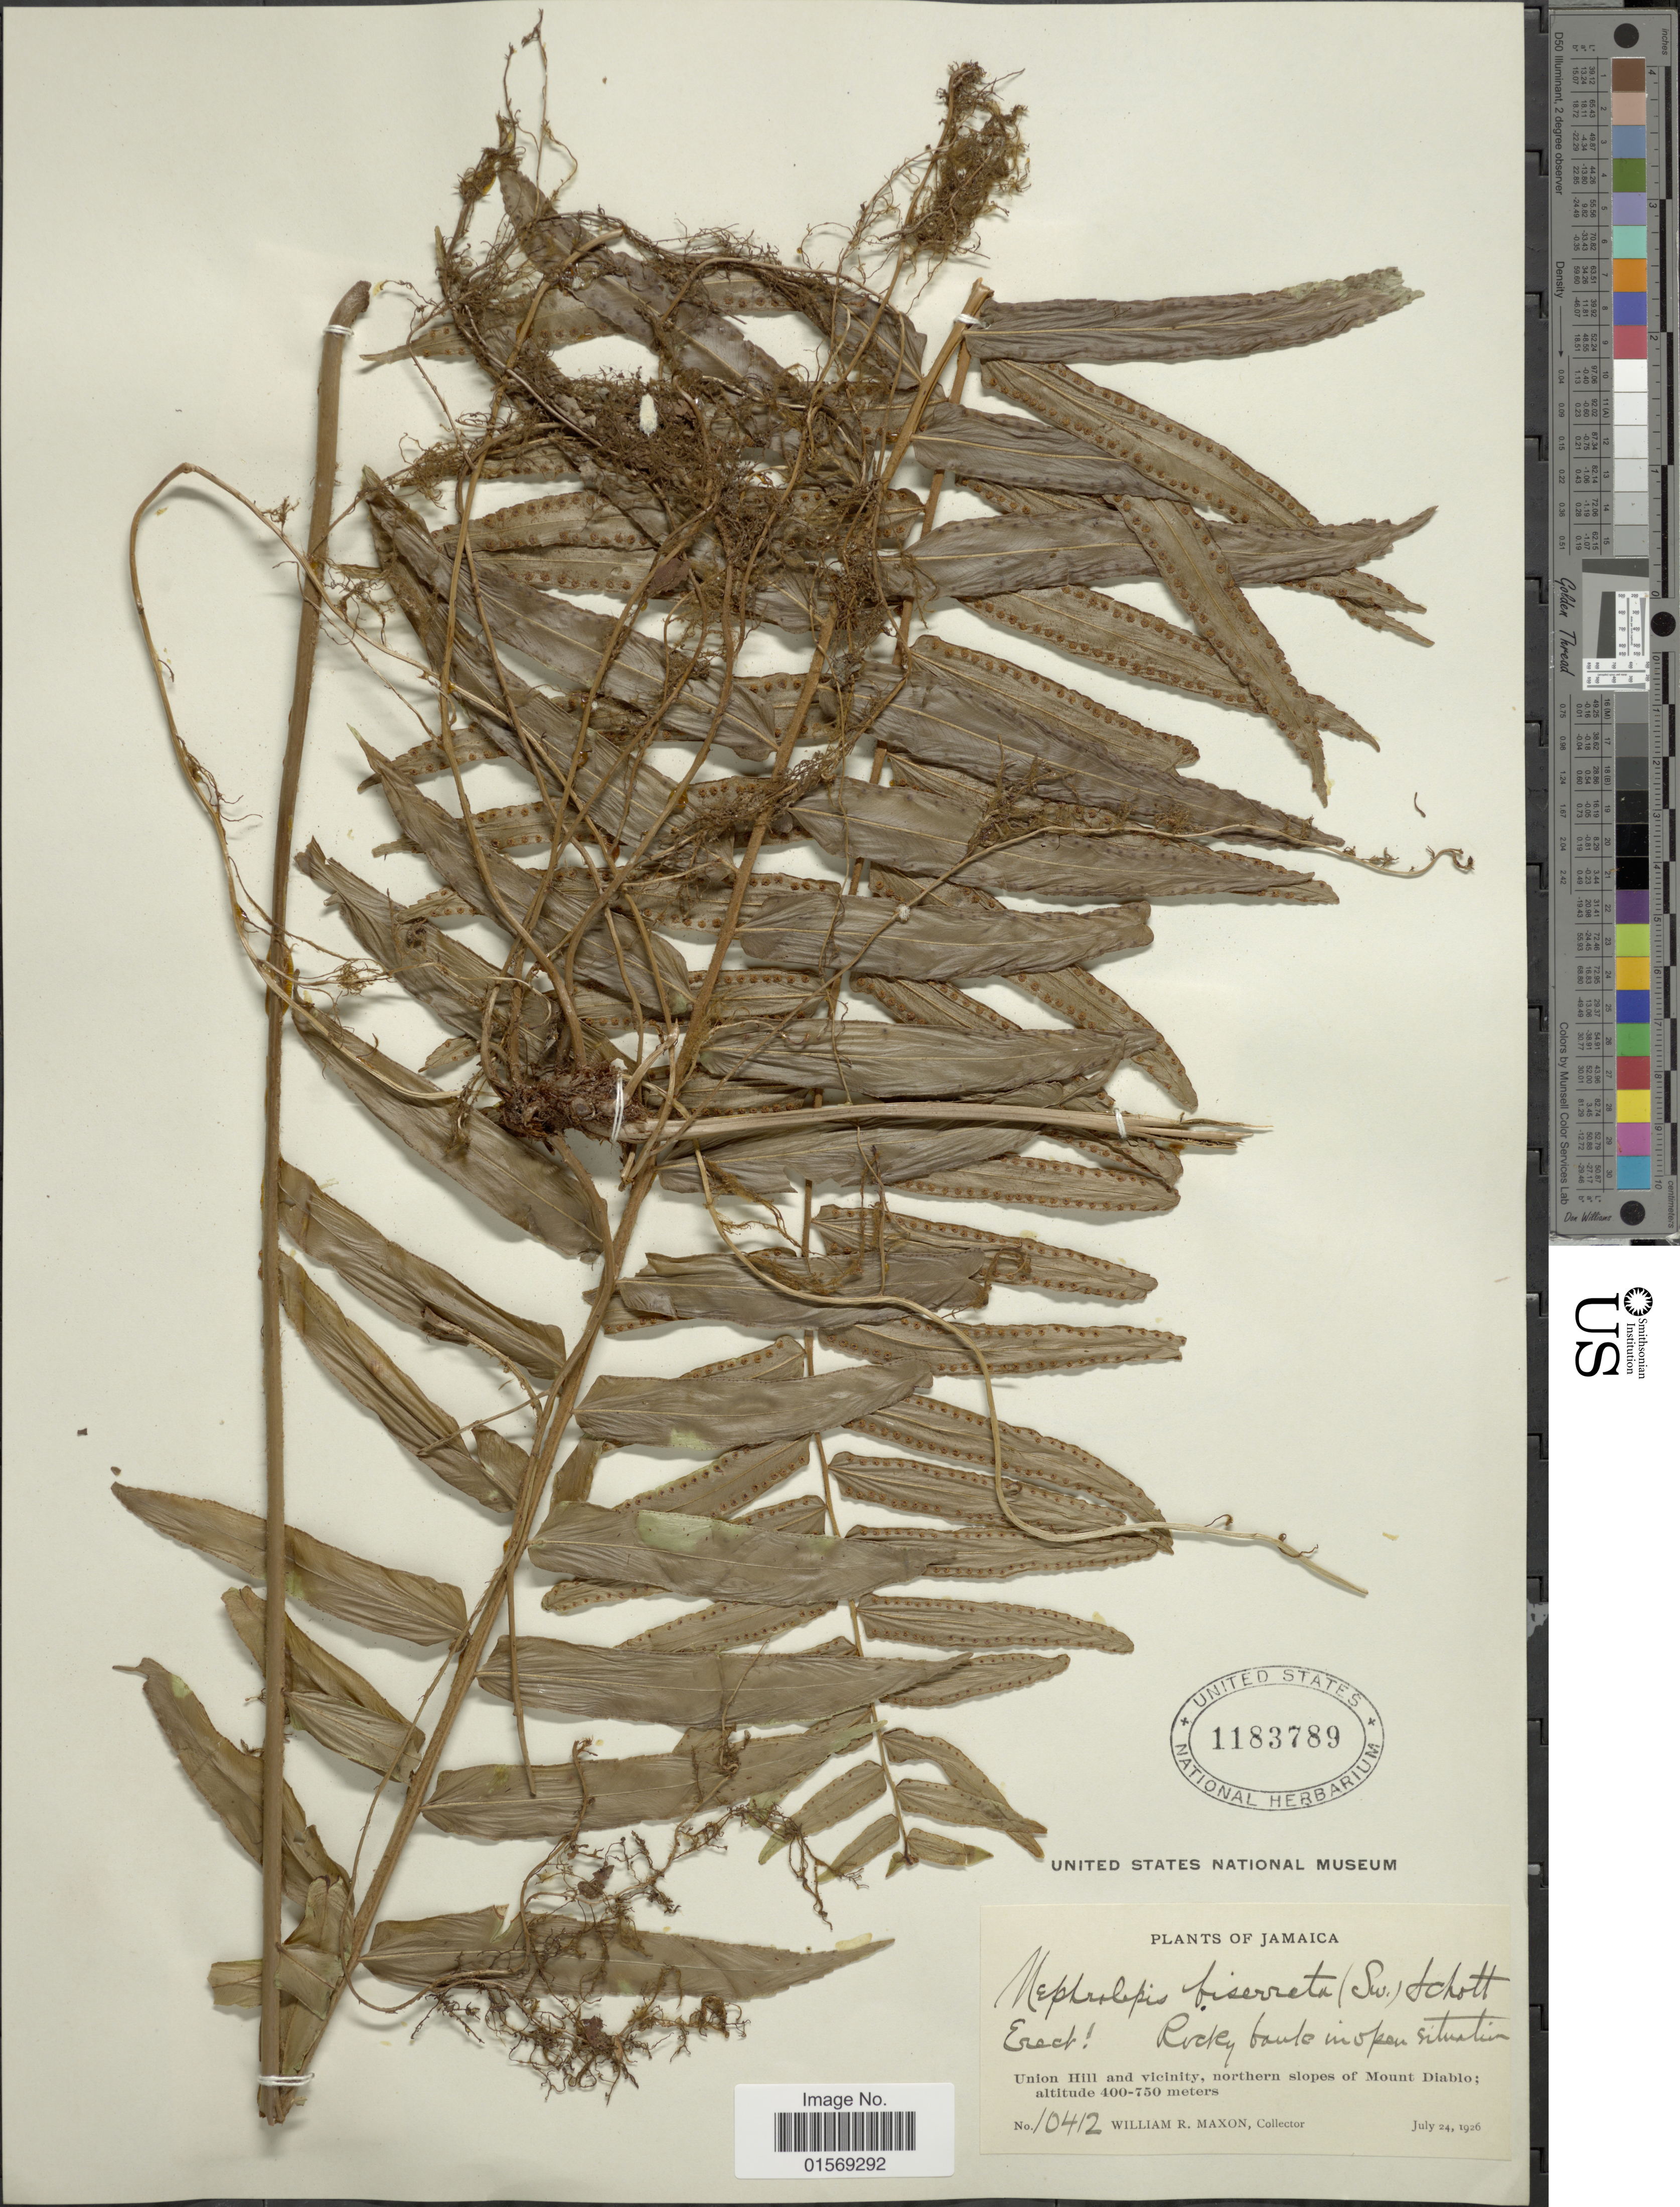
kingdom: Plantae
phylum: Tracheophyta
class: Polypodiopsida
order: Polypodiales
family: Nephrolepidaceae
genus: Nephrolepis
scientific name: Nephrolepis biserrata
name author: (Sw.) Schott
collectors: W. R. Maxon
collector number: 10412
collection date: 1926-07-24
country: Jamaica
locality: Jamaica, Union Hill and vicinity, northern slopes of Mount Diablo.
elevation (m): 400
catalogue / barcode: US 1183789